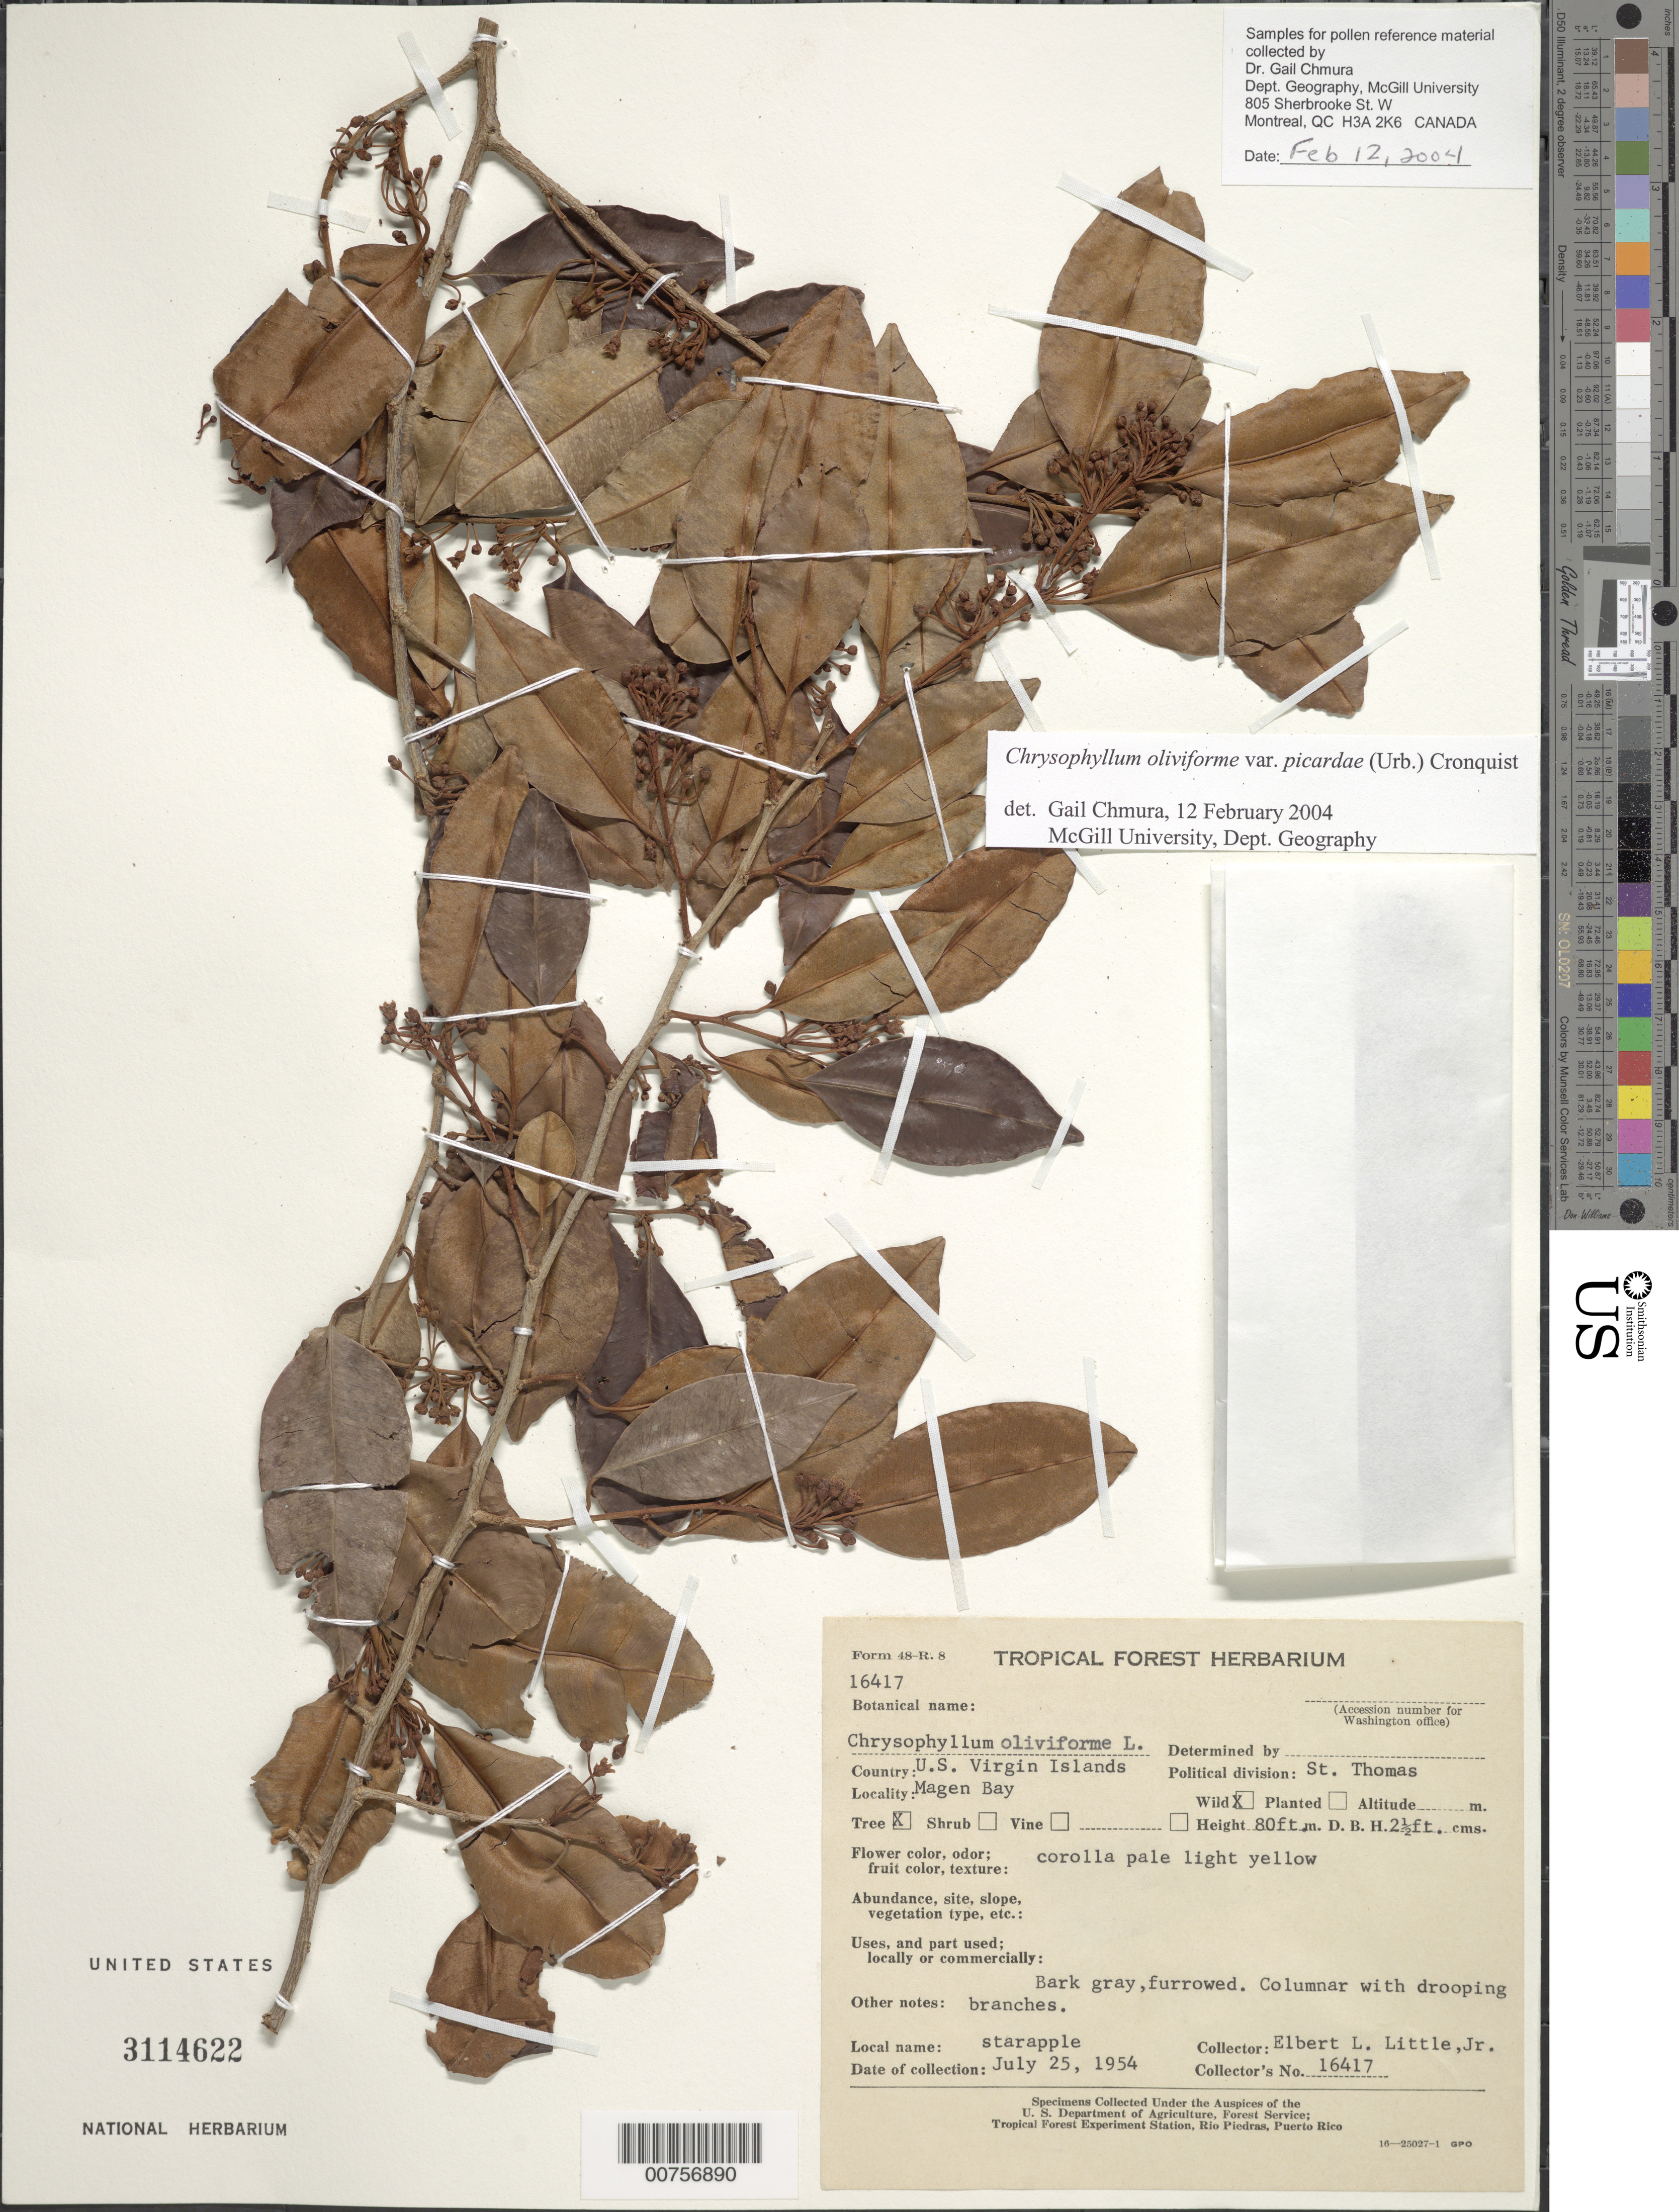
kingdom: Plantae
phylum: Tracheophyta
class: Magnoliopsida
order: Ericales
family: Sapotaceae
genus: Chrysophyllum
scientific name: Chrysophyllum oliviforme var. picardae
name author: (Urb.) Cronq.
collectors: E. L. Little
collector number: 16417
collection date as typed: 25 Jul 1954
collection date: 1954-07-25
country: U.S. Virgin Islands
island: St. Thomas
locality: Magen Bay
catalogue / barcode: US 3114622